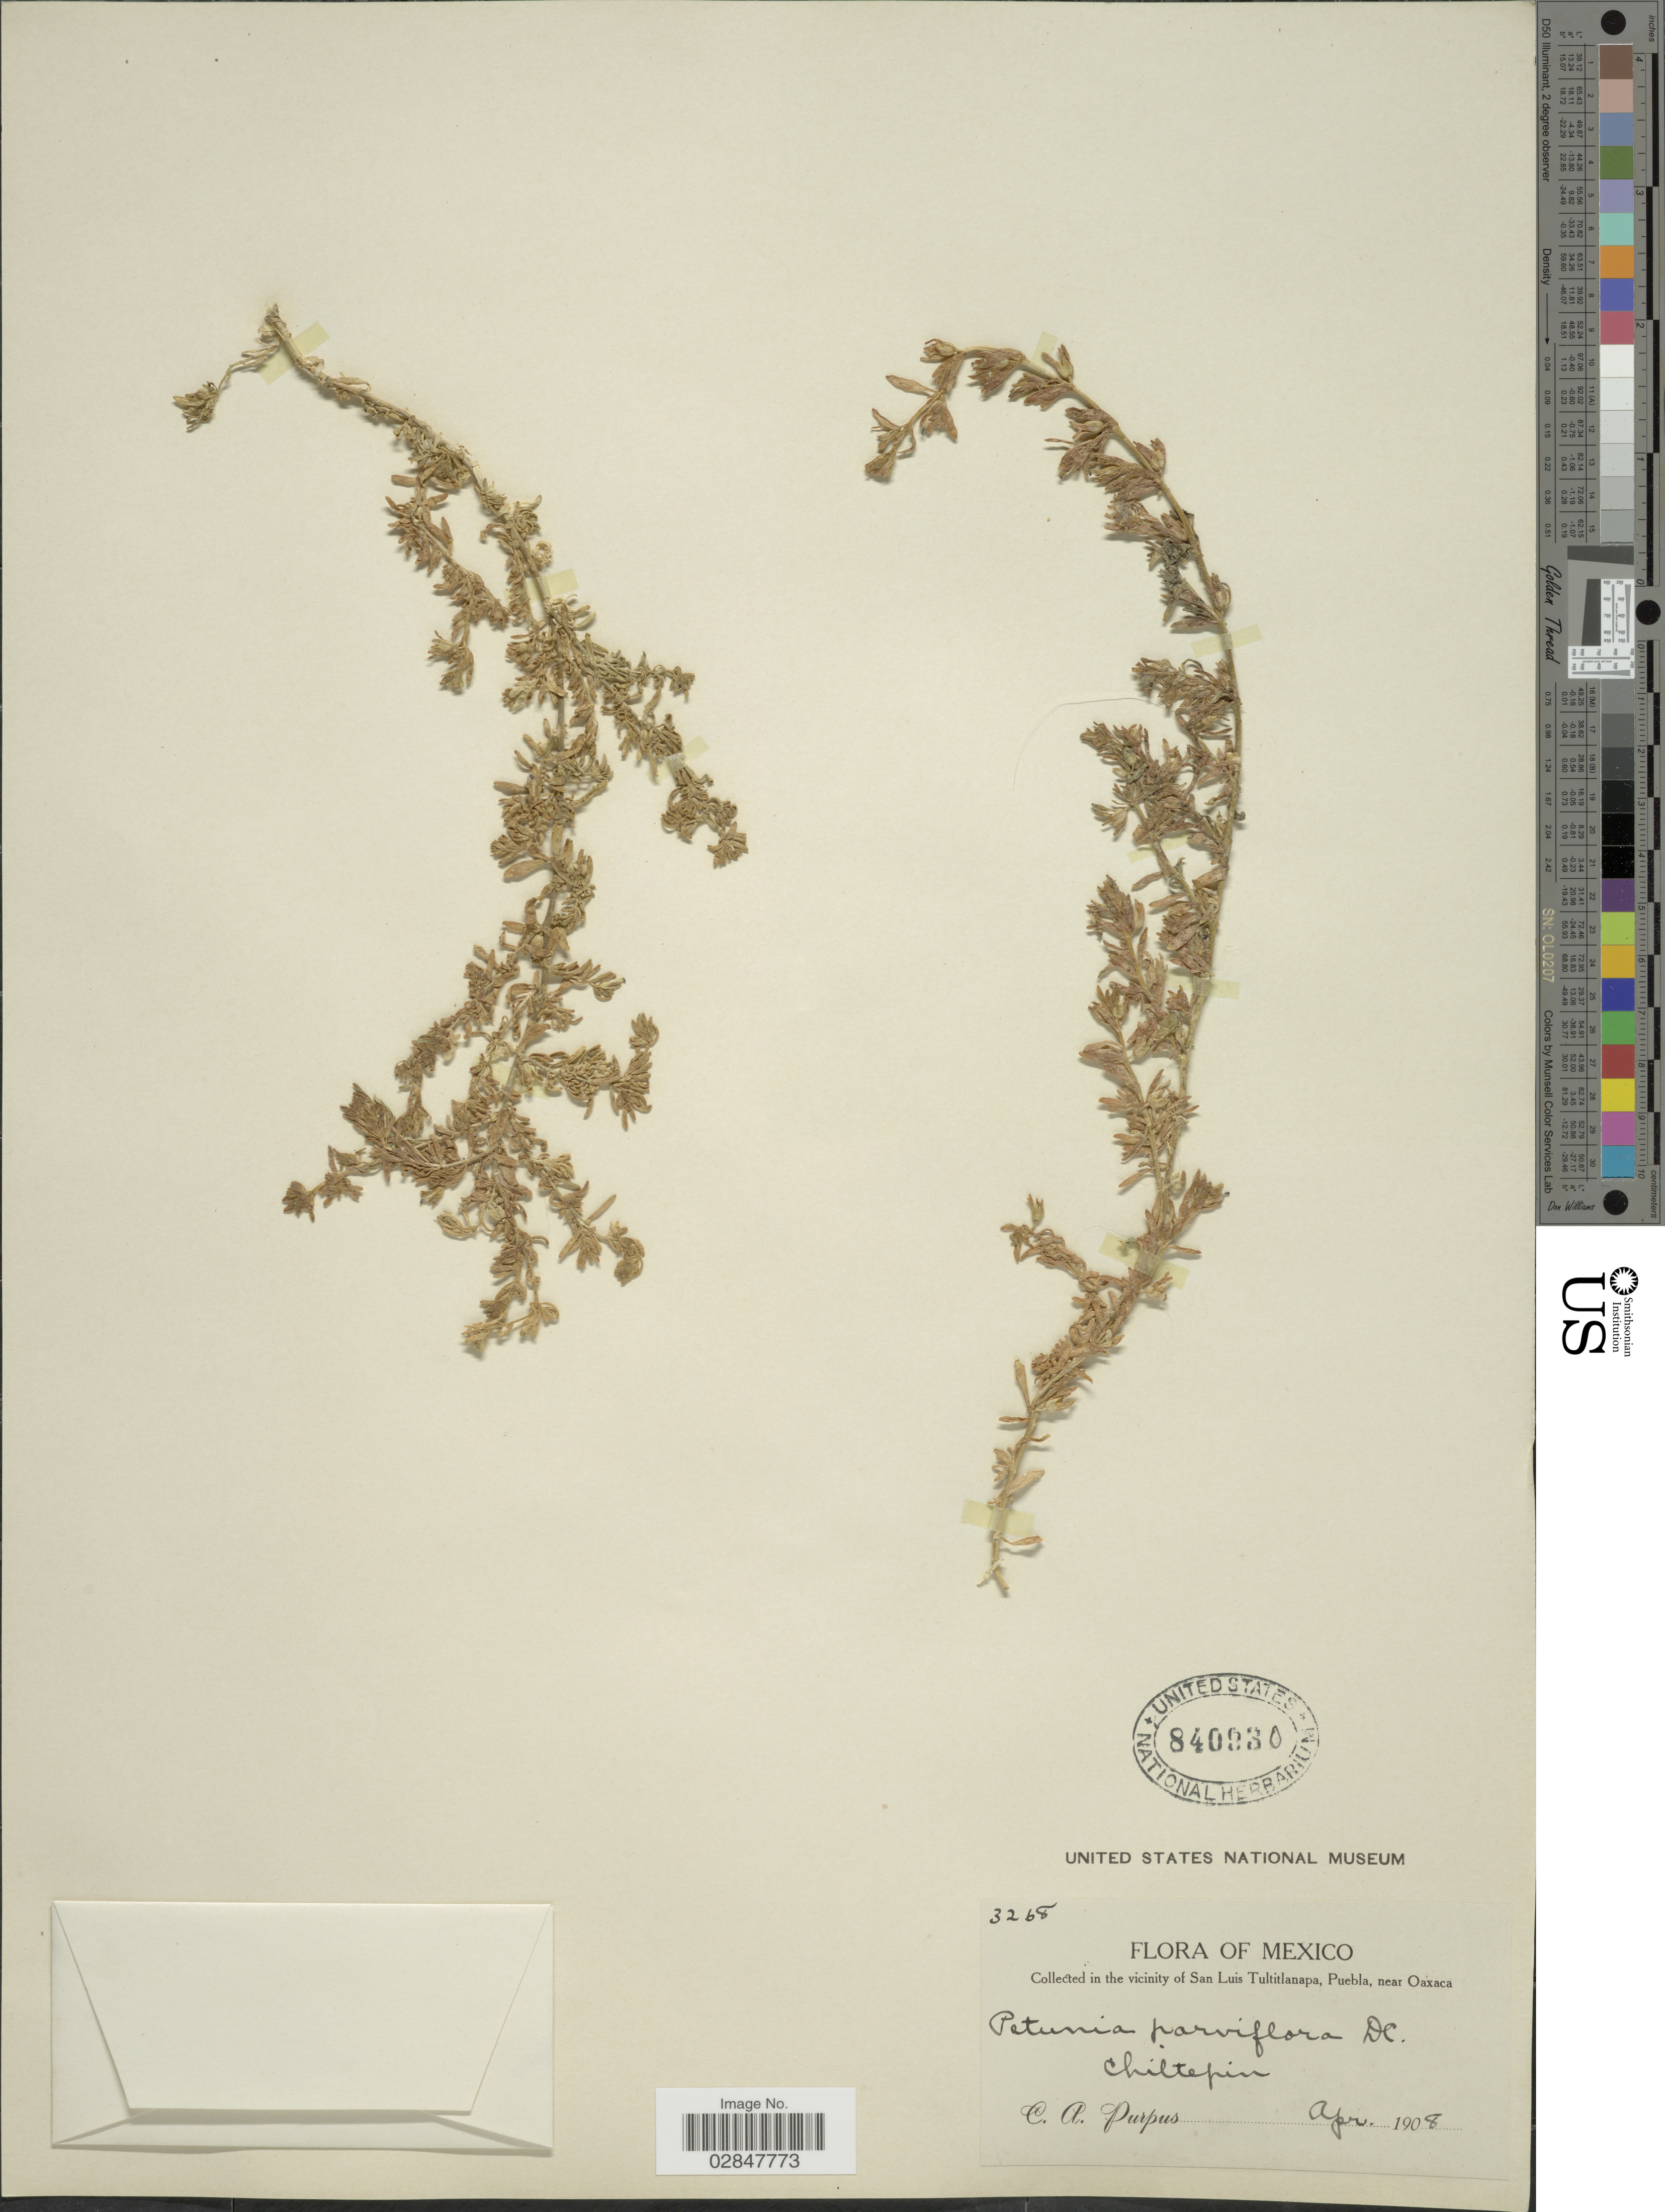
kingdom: Plantae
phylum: Tracheophyta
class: Magnoliopsida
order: Solanales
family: Solanaceae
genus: Petunia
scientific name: Petunia parviflora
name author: Juss.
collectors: C. A. Purpus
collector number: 3268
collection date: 1908-04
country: Mexico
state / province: Puebla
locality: Vicinity of San Luis Tultitlanapa, Puebla, near Oaxaca, Chiltepin.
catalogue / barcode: US 840930